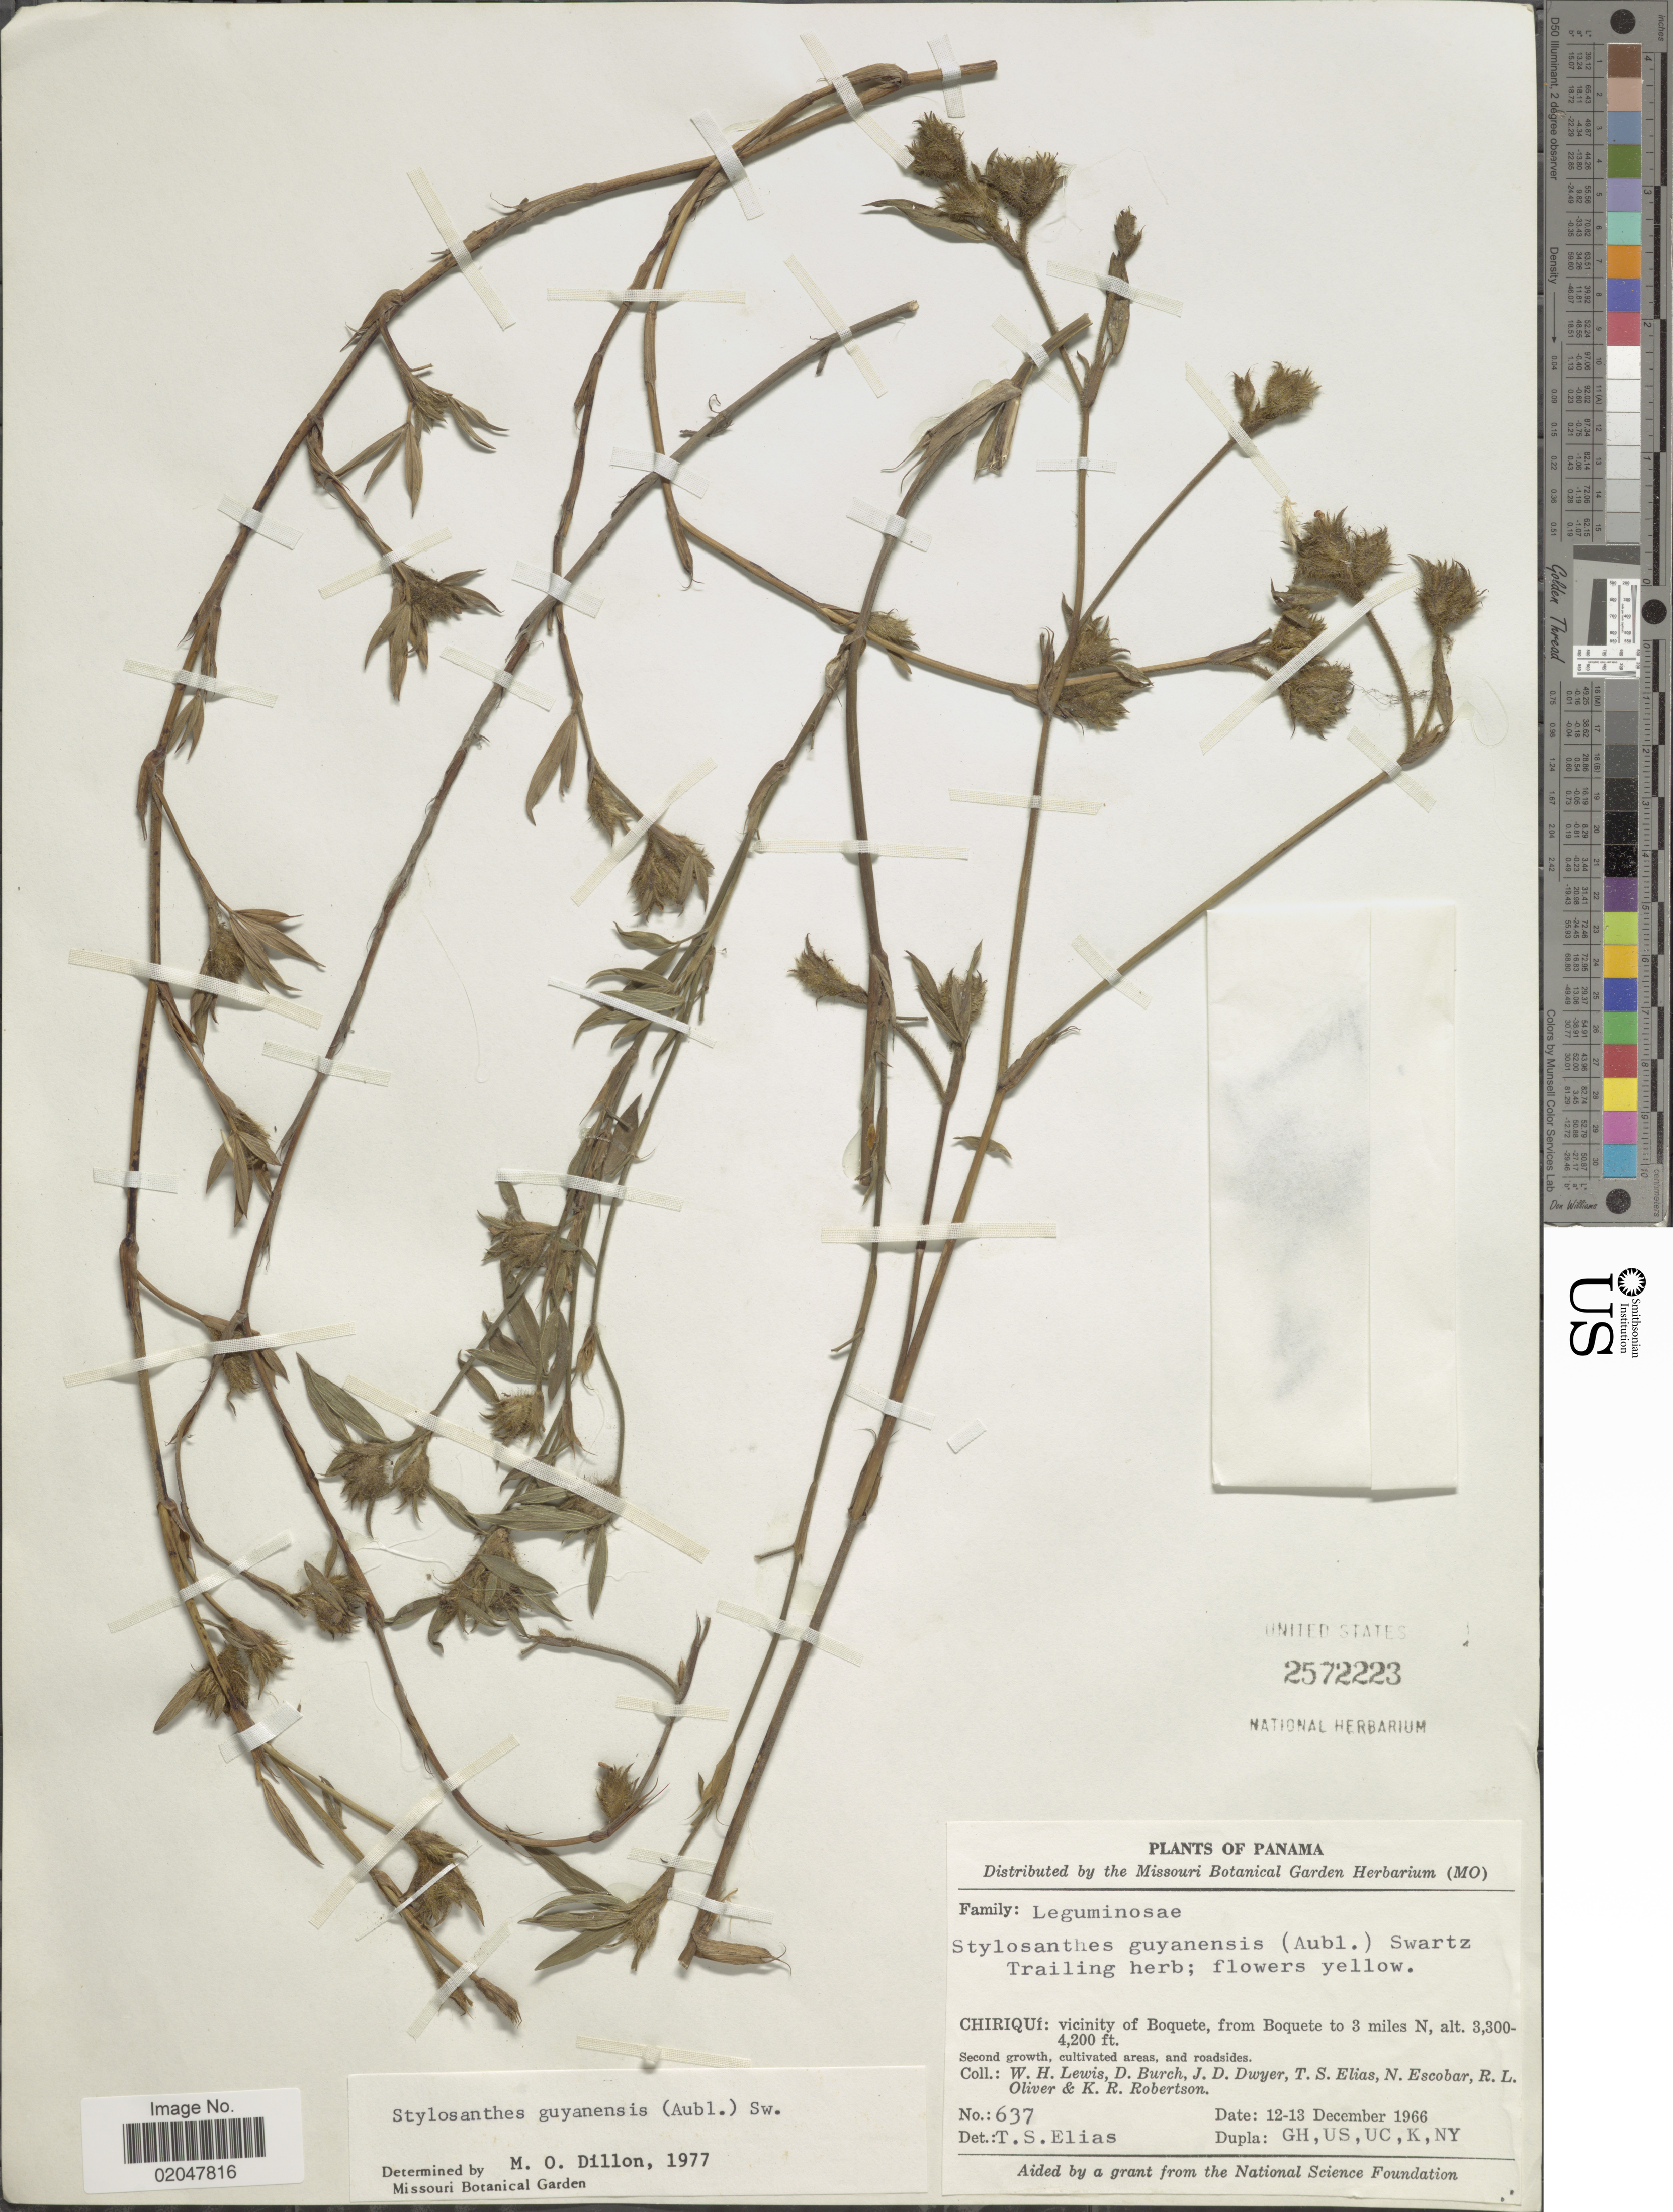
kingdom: Plantae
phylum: Tracheophyta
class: Magnoliopsida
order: Fabales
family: Fabaceae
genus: Stylosanthes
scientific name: Stylosanthes guianensis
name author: (Aubl.) Sw.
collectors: W. H. Lewis, D. Burch, J. D. Dwyer, T. S. Elias & et al.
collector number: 637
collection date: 1966-12-12/1966-12-13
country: Panama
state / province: Chiriqui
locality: Vicinity of Boquete, from Boquete to 3 miles N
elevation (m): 1006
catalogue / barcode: US 2572223